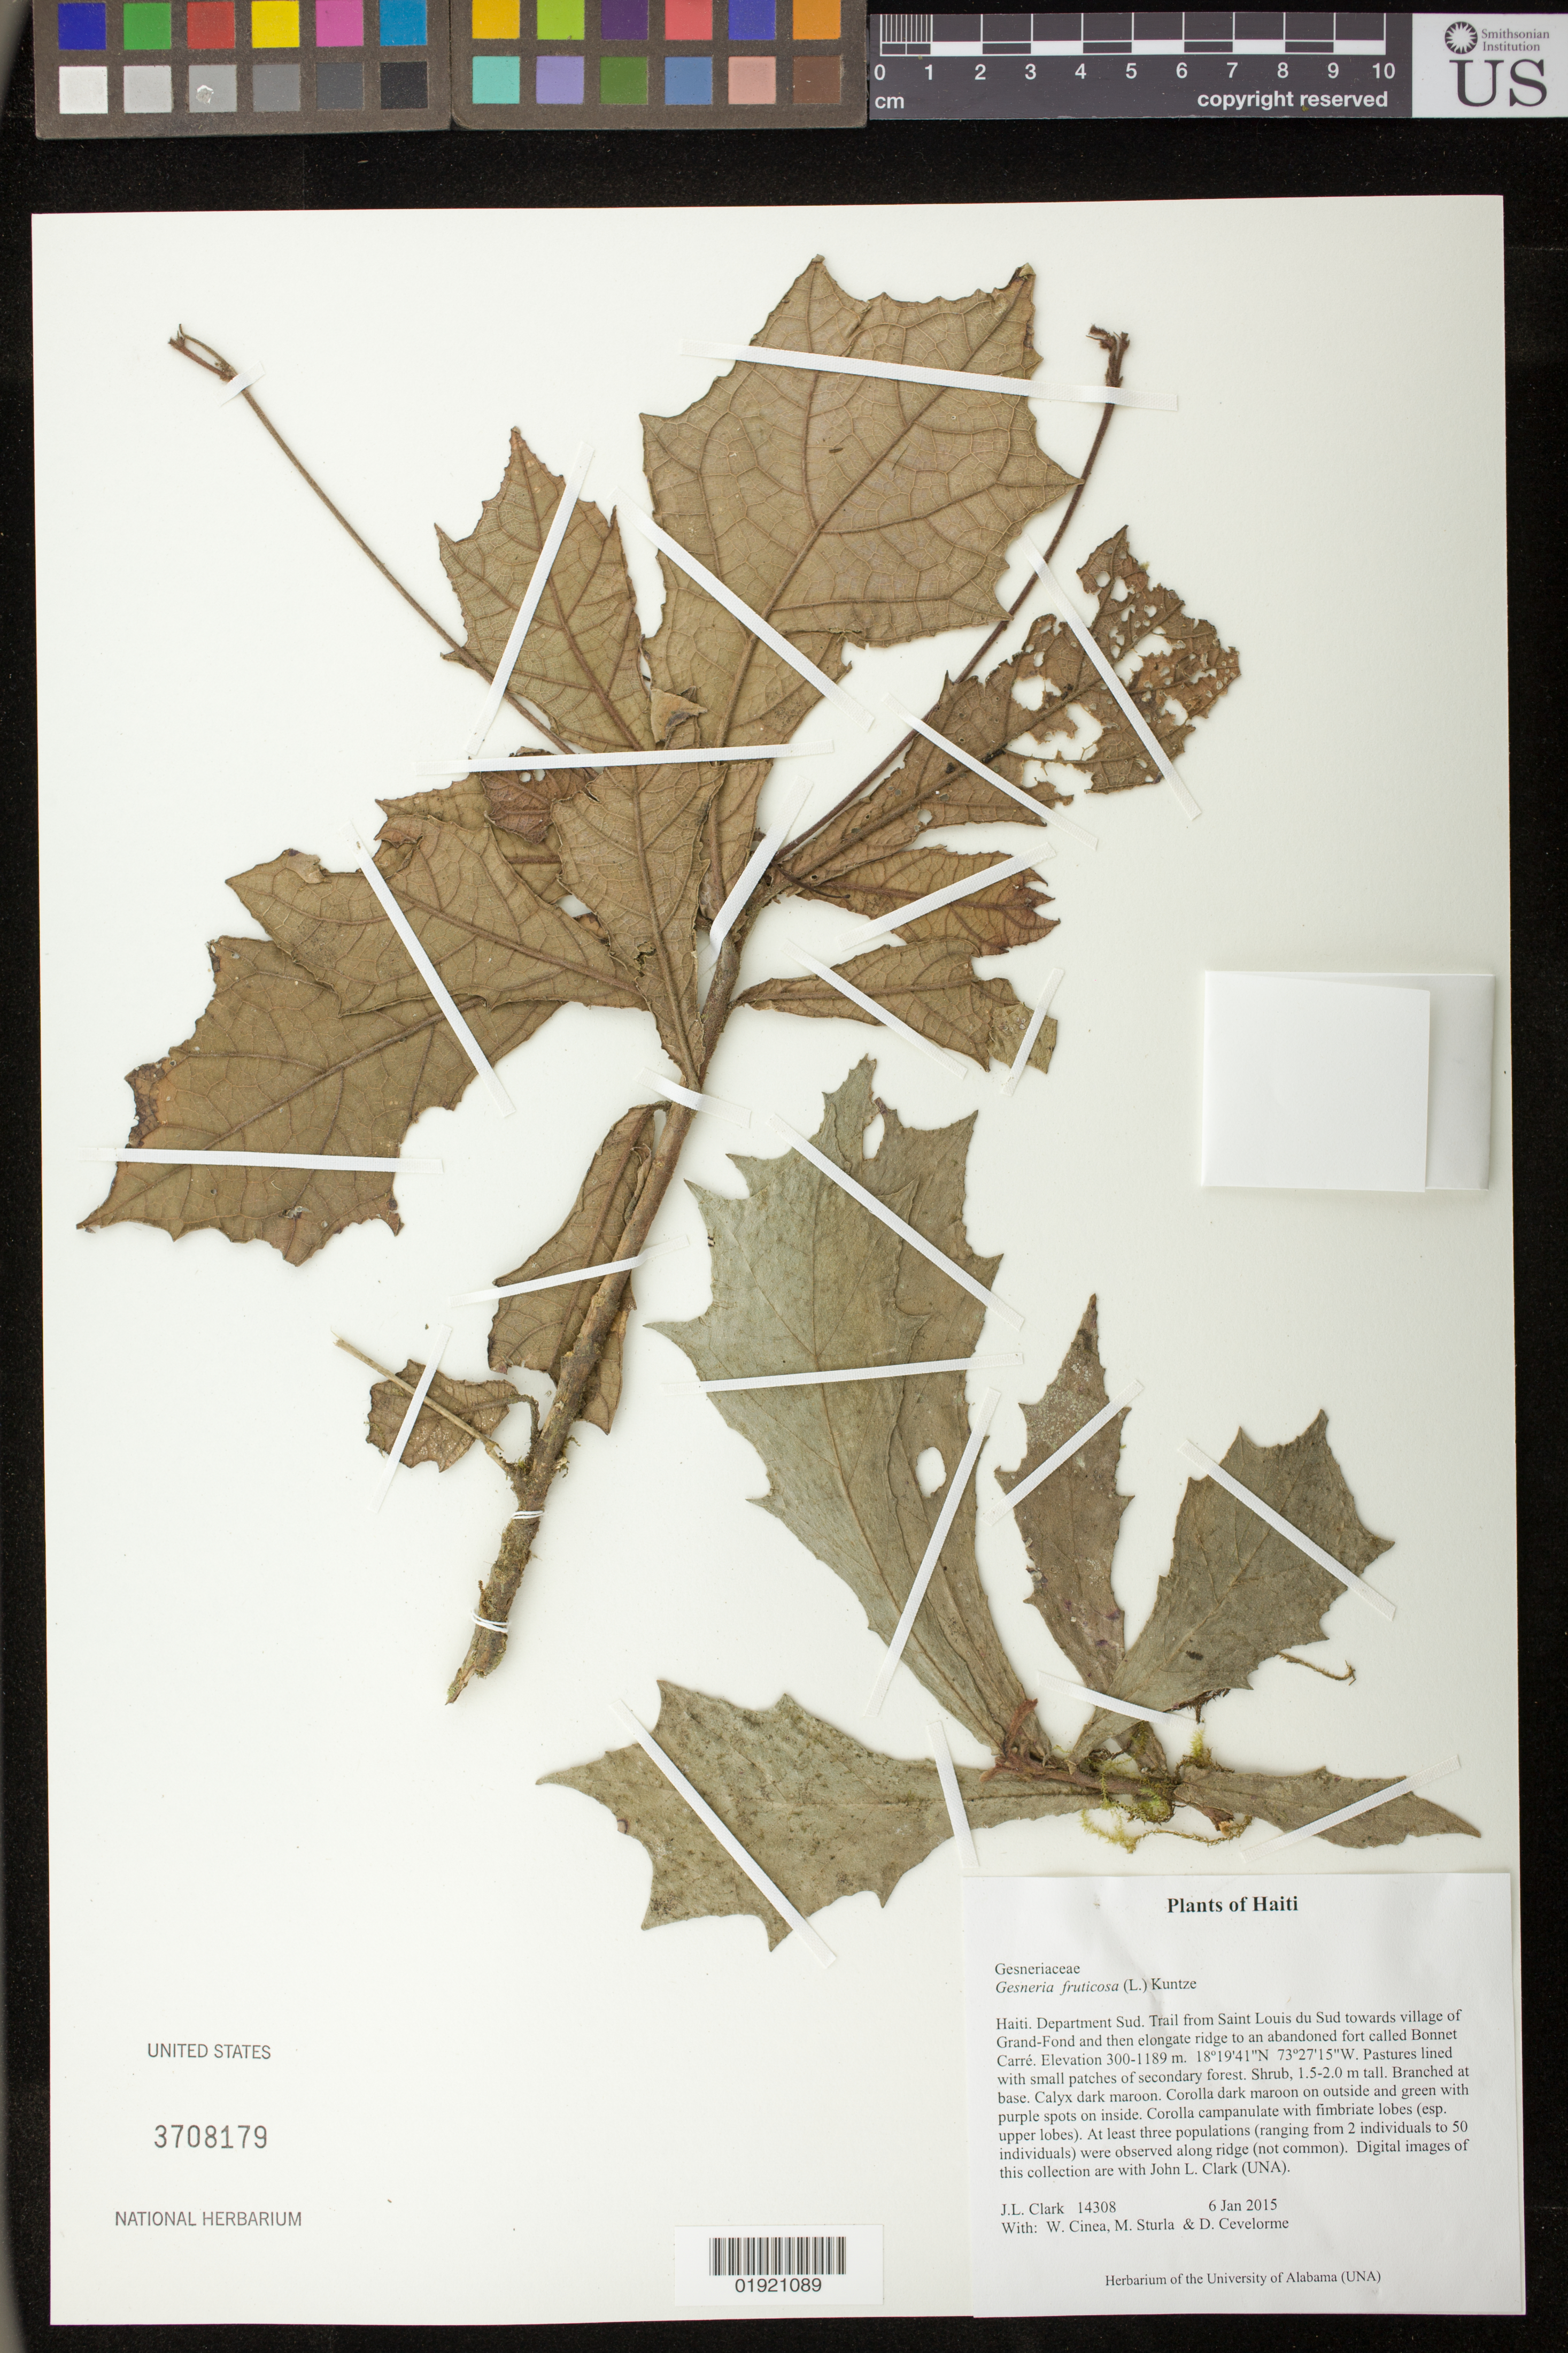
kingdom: Plantae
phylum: Tracheophyta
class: Magnoliopsida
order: Lamiales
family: Gesneriaceae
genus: Gesneria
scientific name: Gesneria fruticosa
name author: (L.) Kuntze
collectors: J. L. Clark, W. Cinea, M. Sturla & D. Cevelorme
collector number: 14308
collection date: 2015-01-06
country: Haiti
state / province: Sud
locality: Trail from Saint Louis du Sud towards village of Grand-Fond and then elongate ridge to an abandoned fort called Bonnet Carre.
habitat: Pastures lined with small patches of secondary forest.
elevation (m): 300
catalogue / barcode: US 3708179